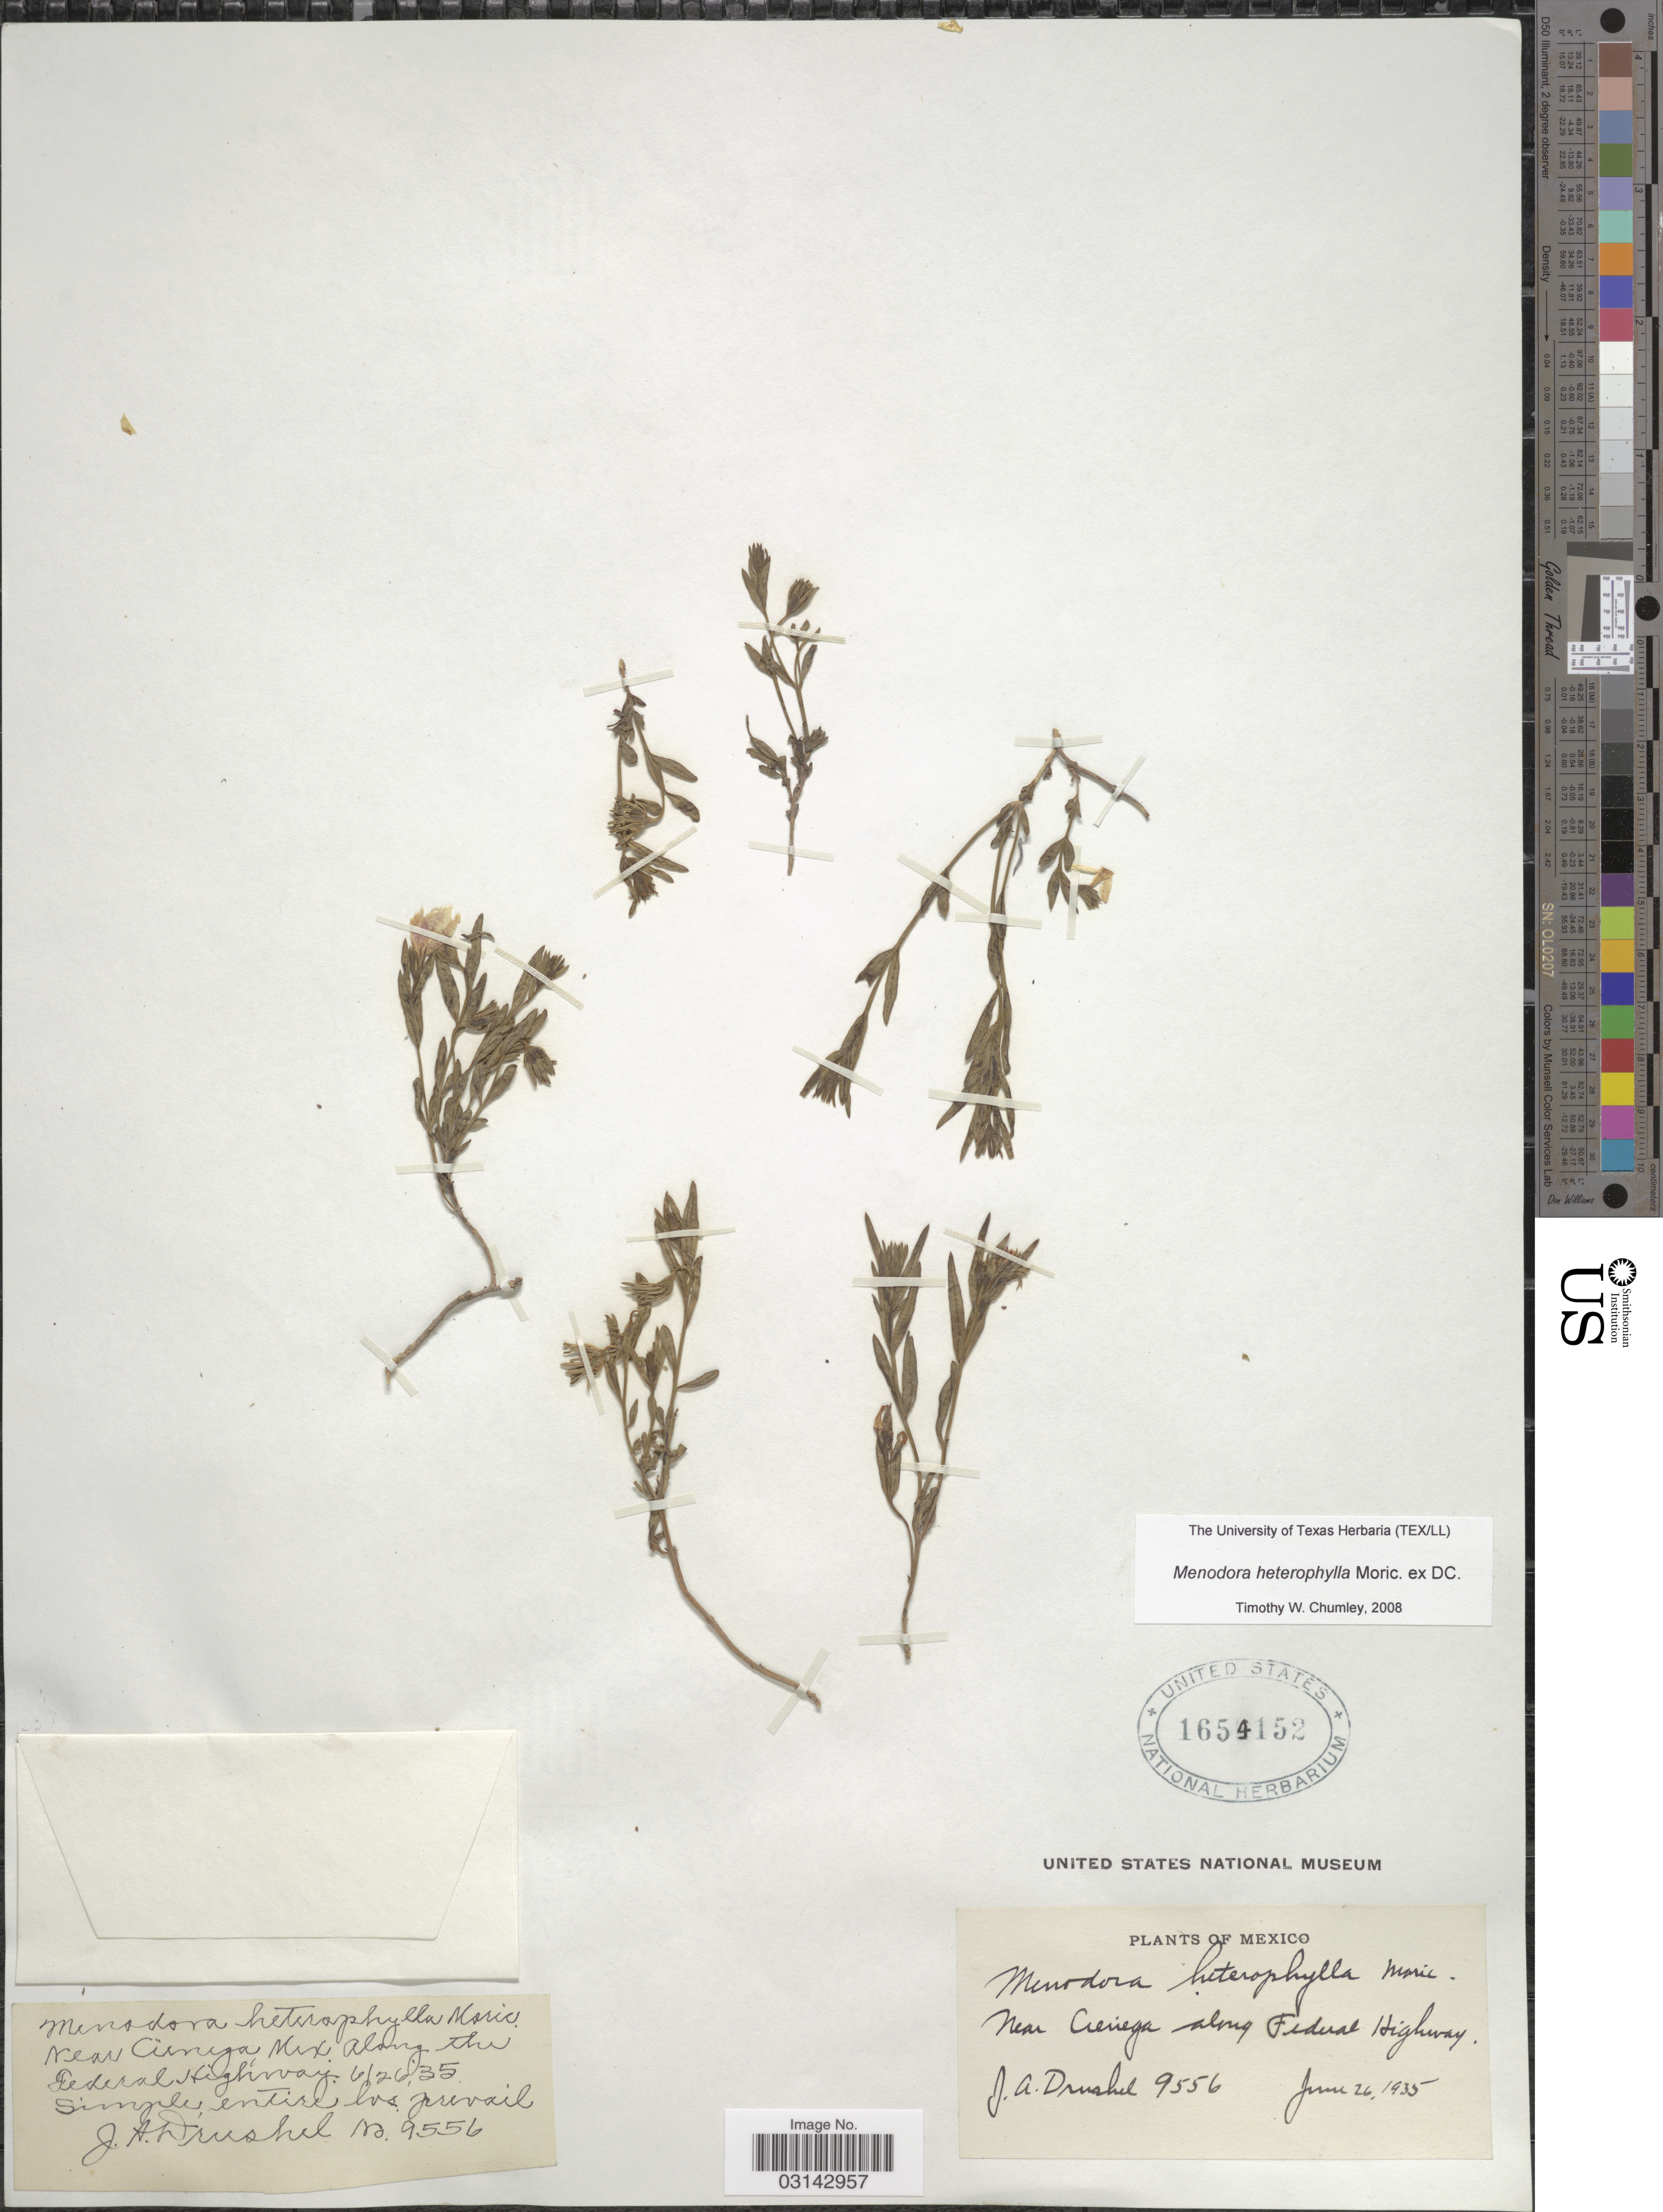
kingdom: Plantae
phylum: Tracheophyta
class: Magnoliopsida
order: Lamiales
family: Oleaceae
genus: Menodora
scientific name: Menodora heterophylla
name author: Moric. ex A. DC.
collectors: J. A. Drushel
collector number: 9556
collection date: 1935-06-26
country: Mexico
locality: Near Cienega Mex. Along the Federal Highway.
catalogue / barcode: US 1654152